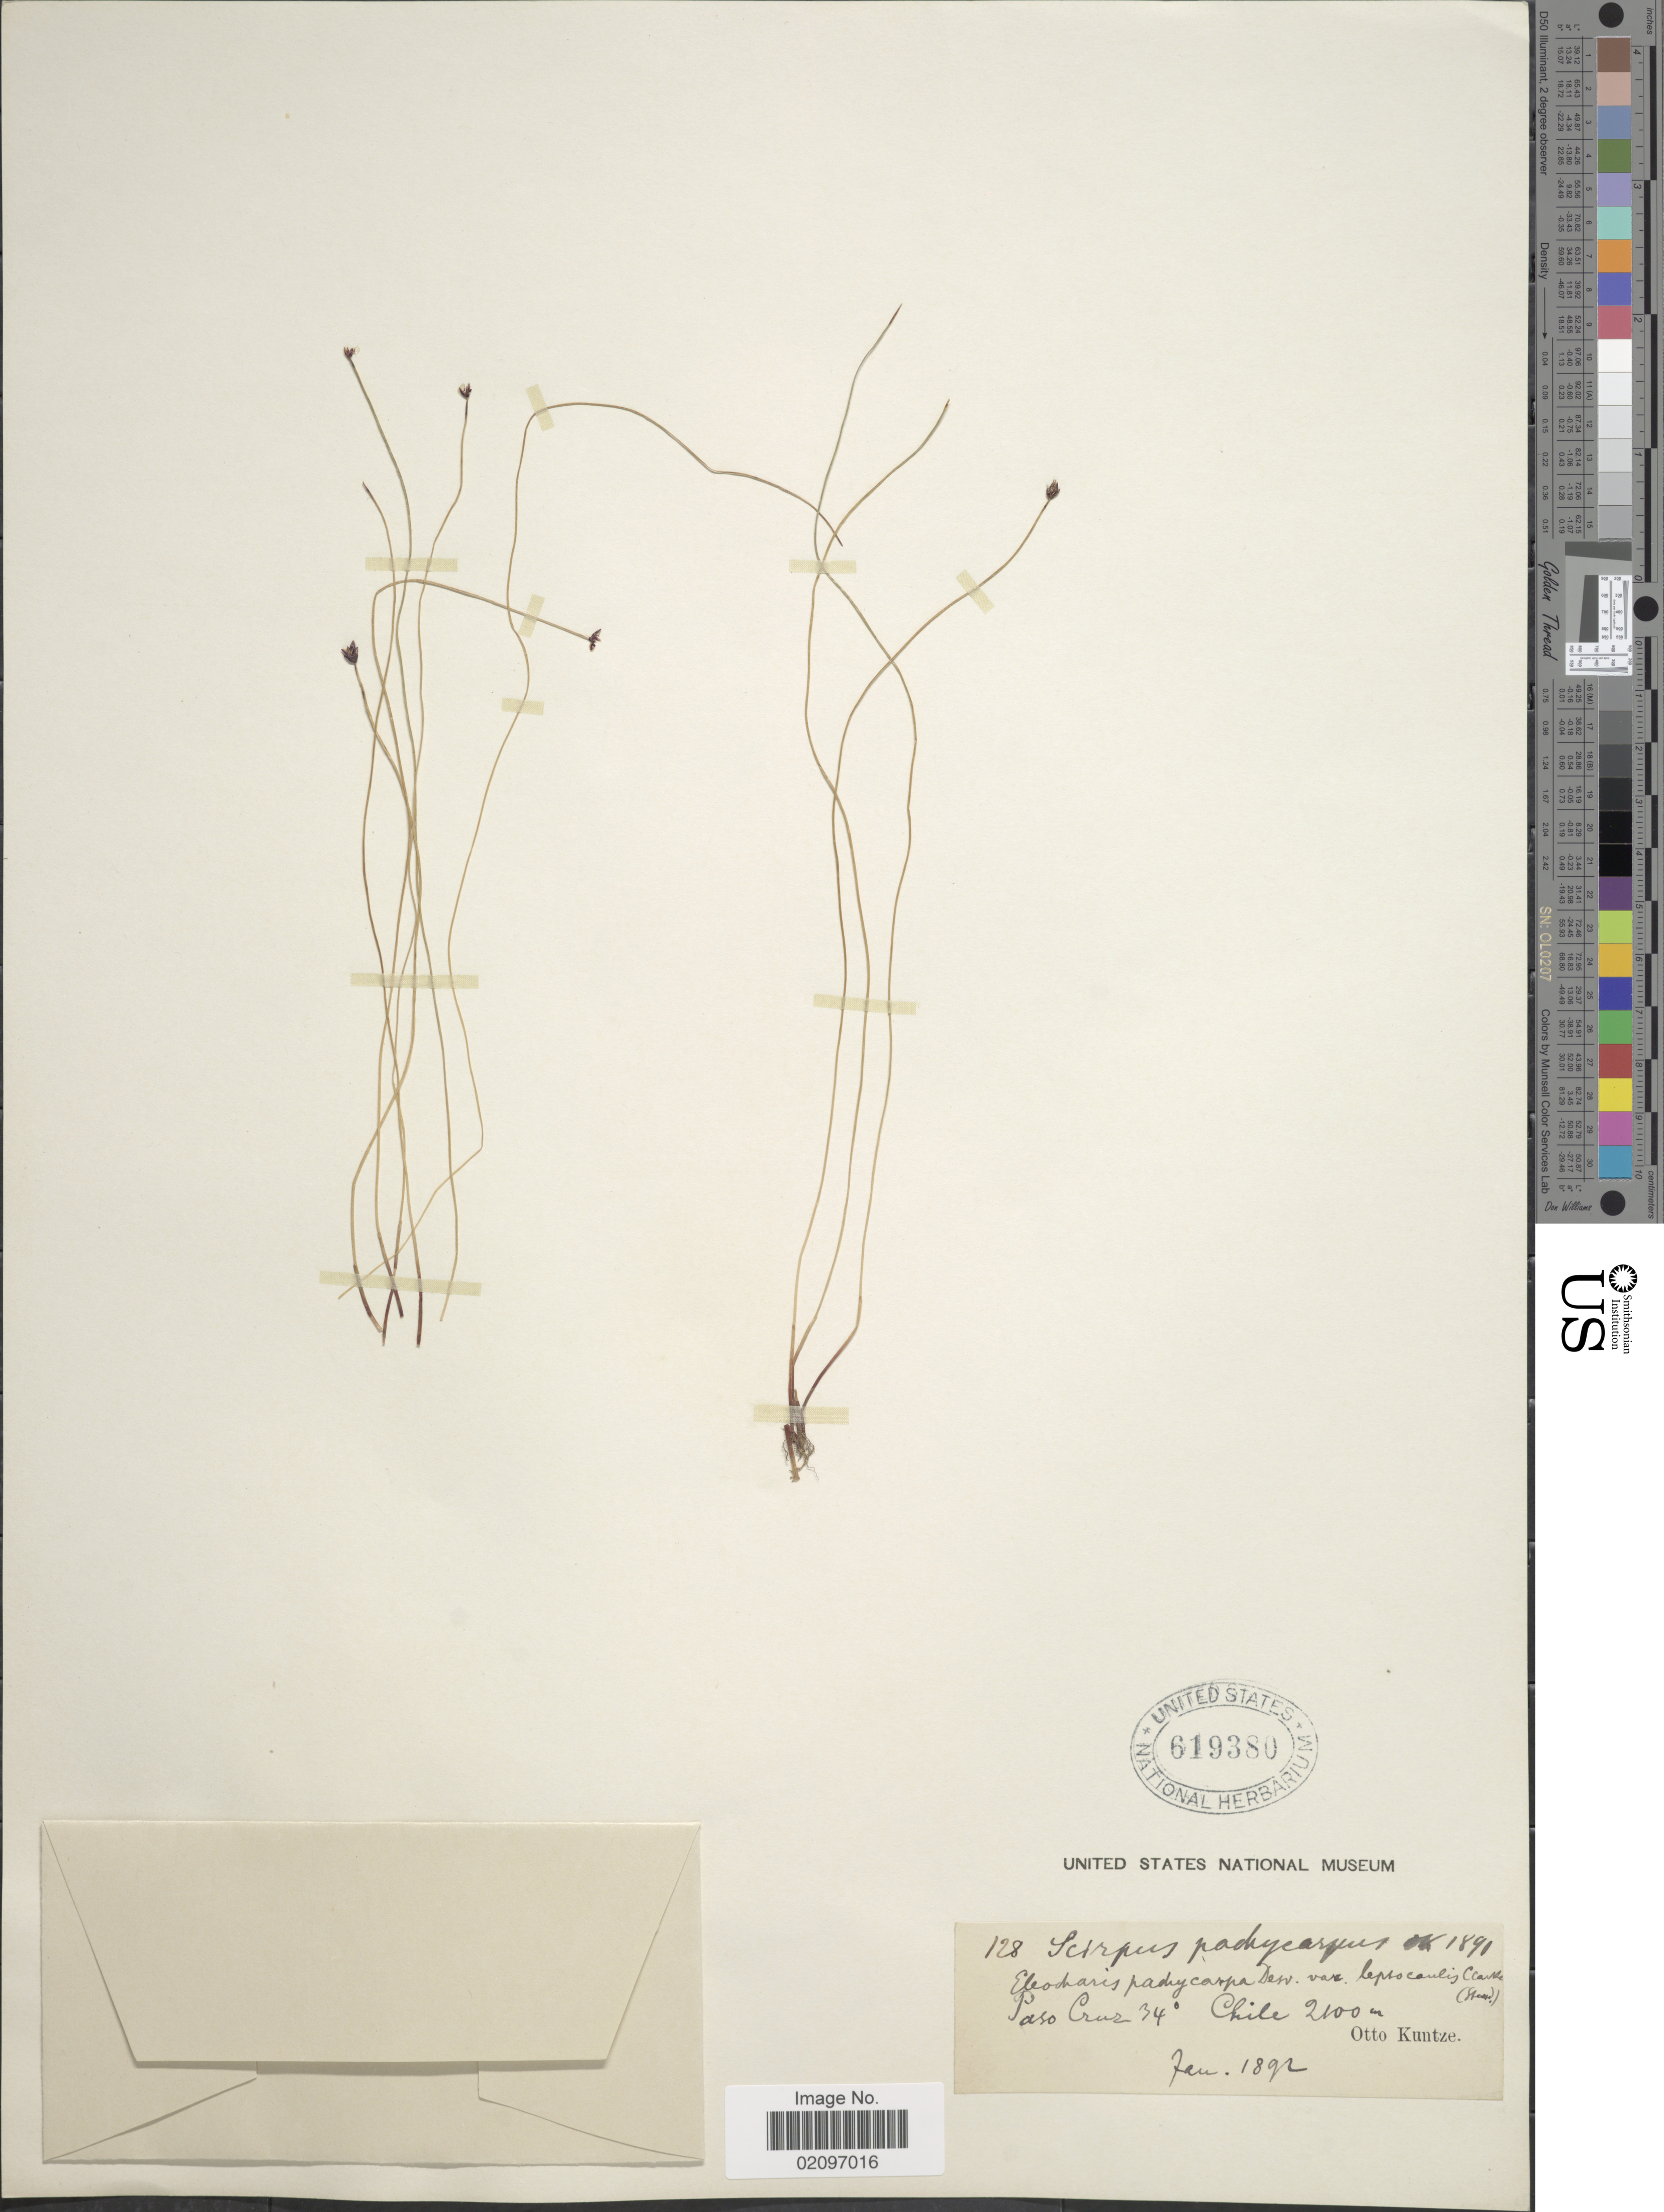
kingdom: Plantae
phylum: Tracheophyta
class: Liliopsida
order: Poales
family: Cyperaceae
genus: Eleocharis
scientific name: Eleocharis pachycarpa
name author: É. Desv.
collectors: C.E.O. Kuntze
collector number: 128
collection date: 1892-01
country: Chile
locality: Paso Cruz. Chile.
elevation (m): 2100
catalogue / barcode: US 619380